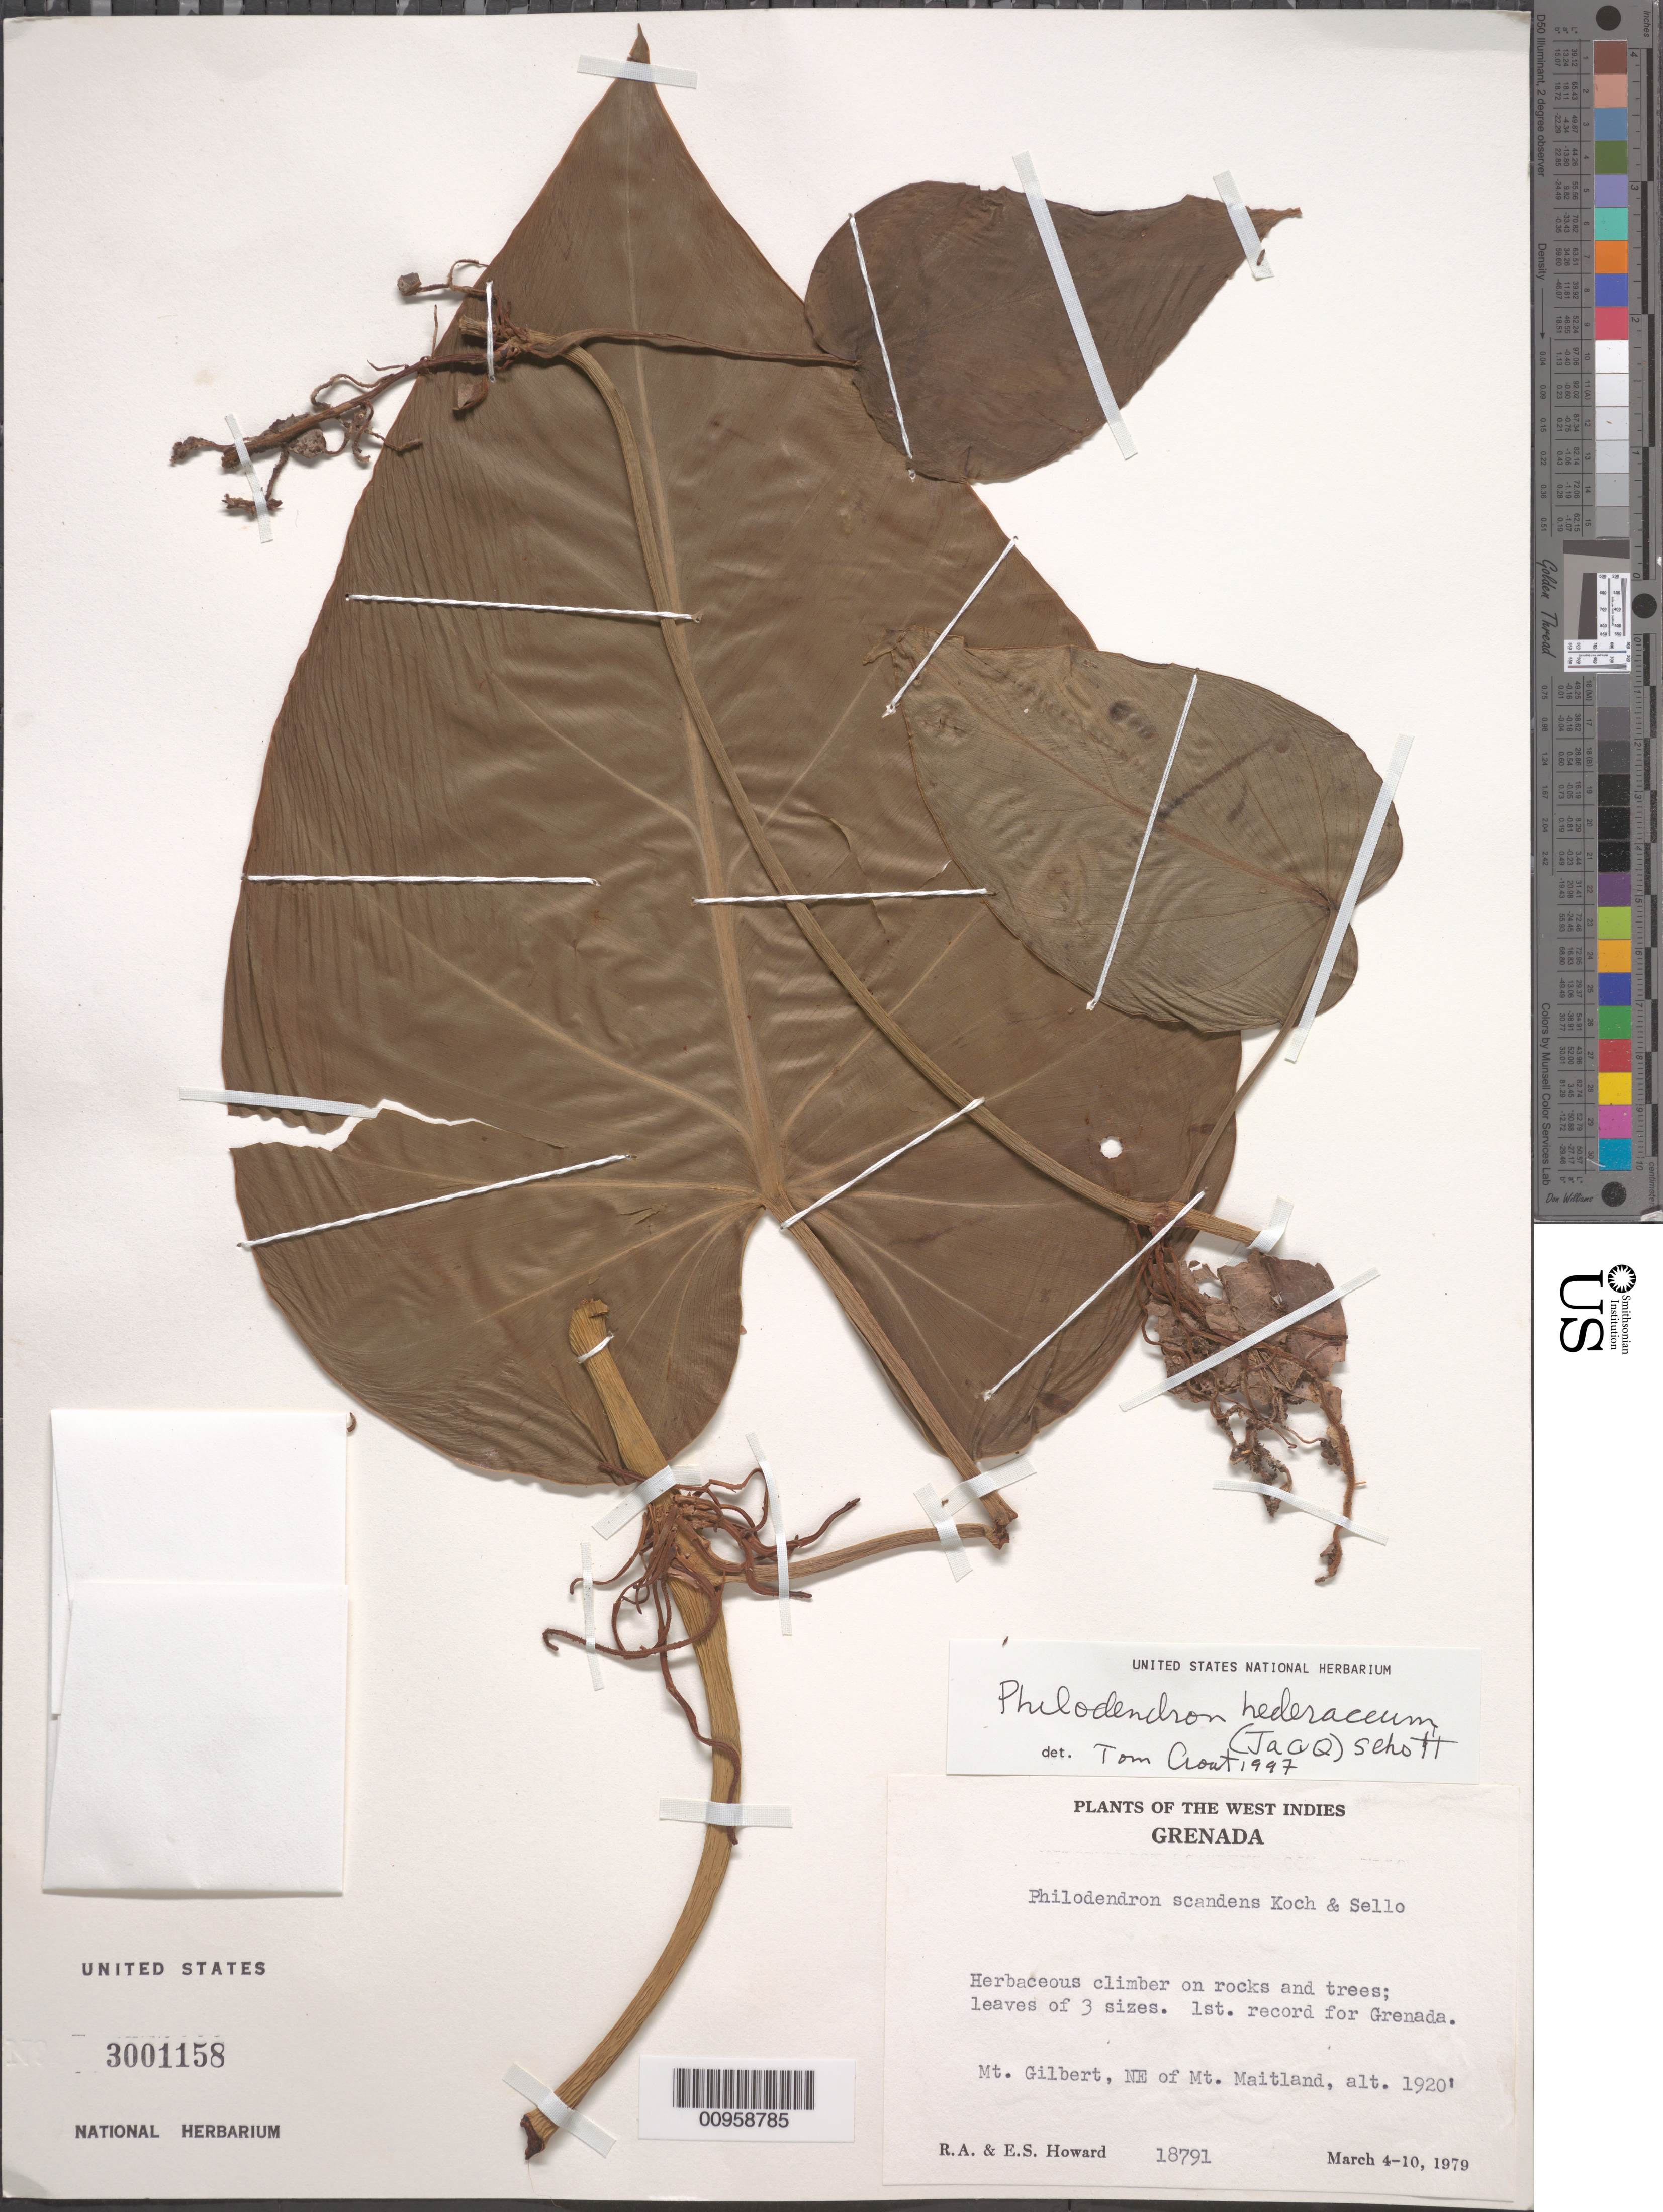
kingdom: Plantae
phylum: Tracheophyta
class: Liliopsida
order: Alismatales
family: Araceae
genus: Philodendron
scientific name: Philodendron hederaceum var. hederaceum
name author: (Jacq.) Schott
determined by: Croat, Thomas B., Missouri Botanical Garden (MO)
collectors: R. A. Howard & E. S. Howard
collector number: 18791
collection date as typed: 04 Mar 1979 to 10 Mar 1979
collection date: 1979-03-04/1979-03-10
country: Grenada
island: Grenada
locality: Mt. Gilbert, NE of Mt. Maitland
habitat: On rocks and trees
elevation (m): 585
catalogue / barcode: US 3001158